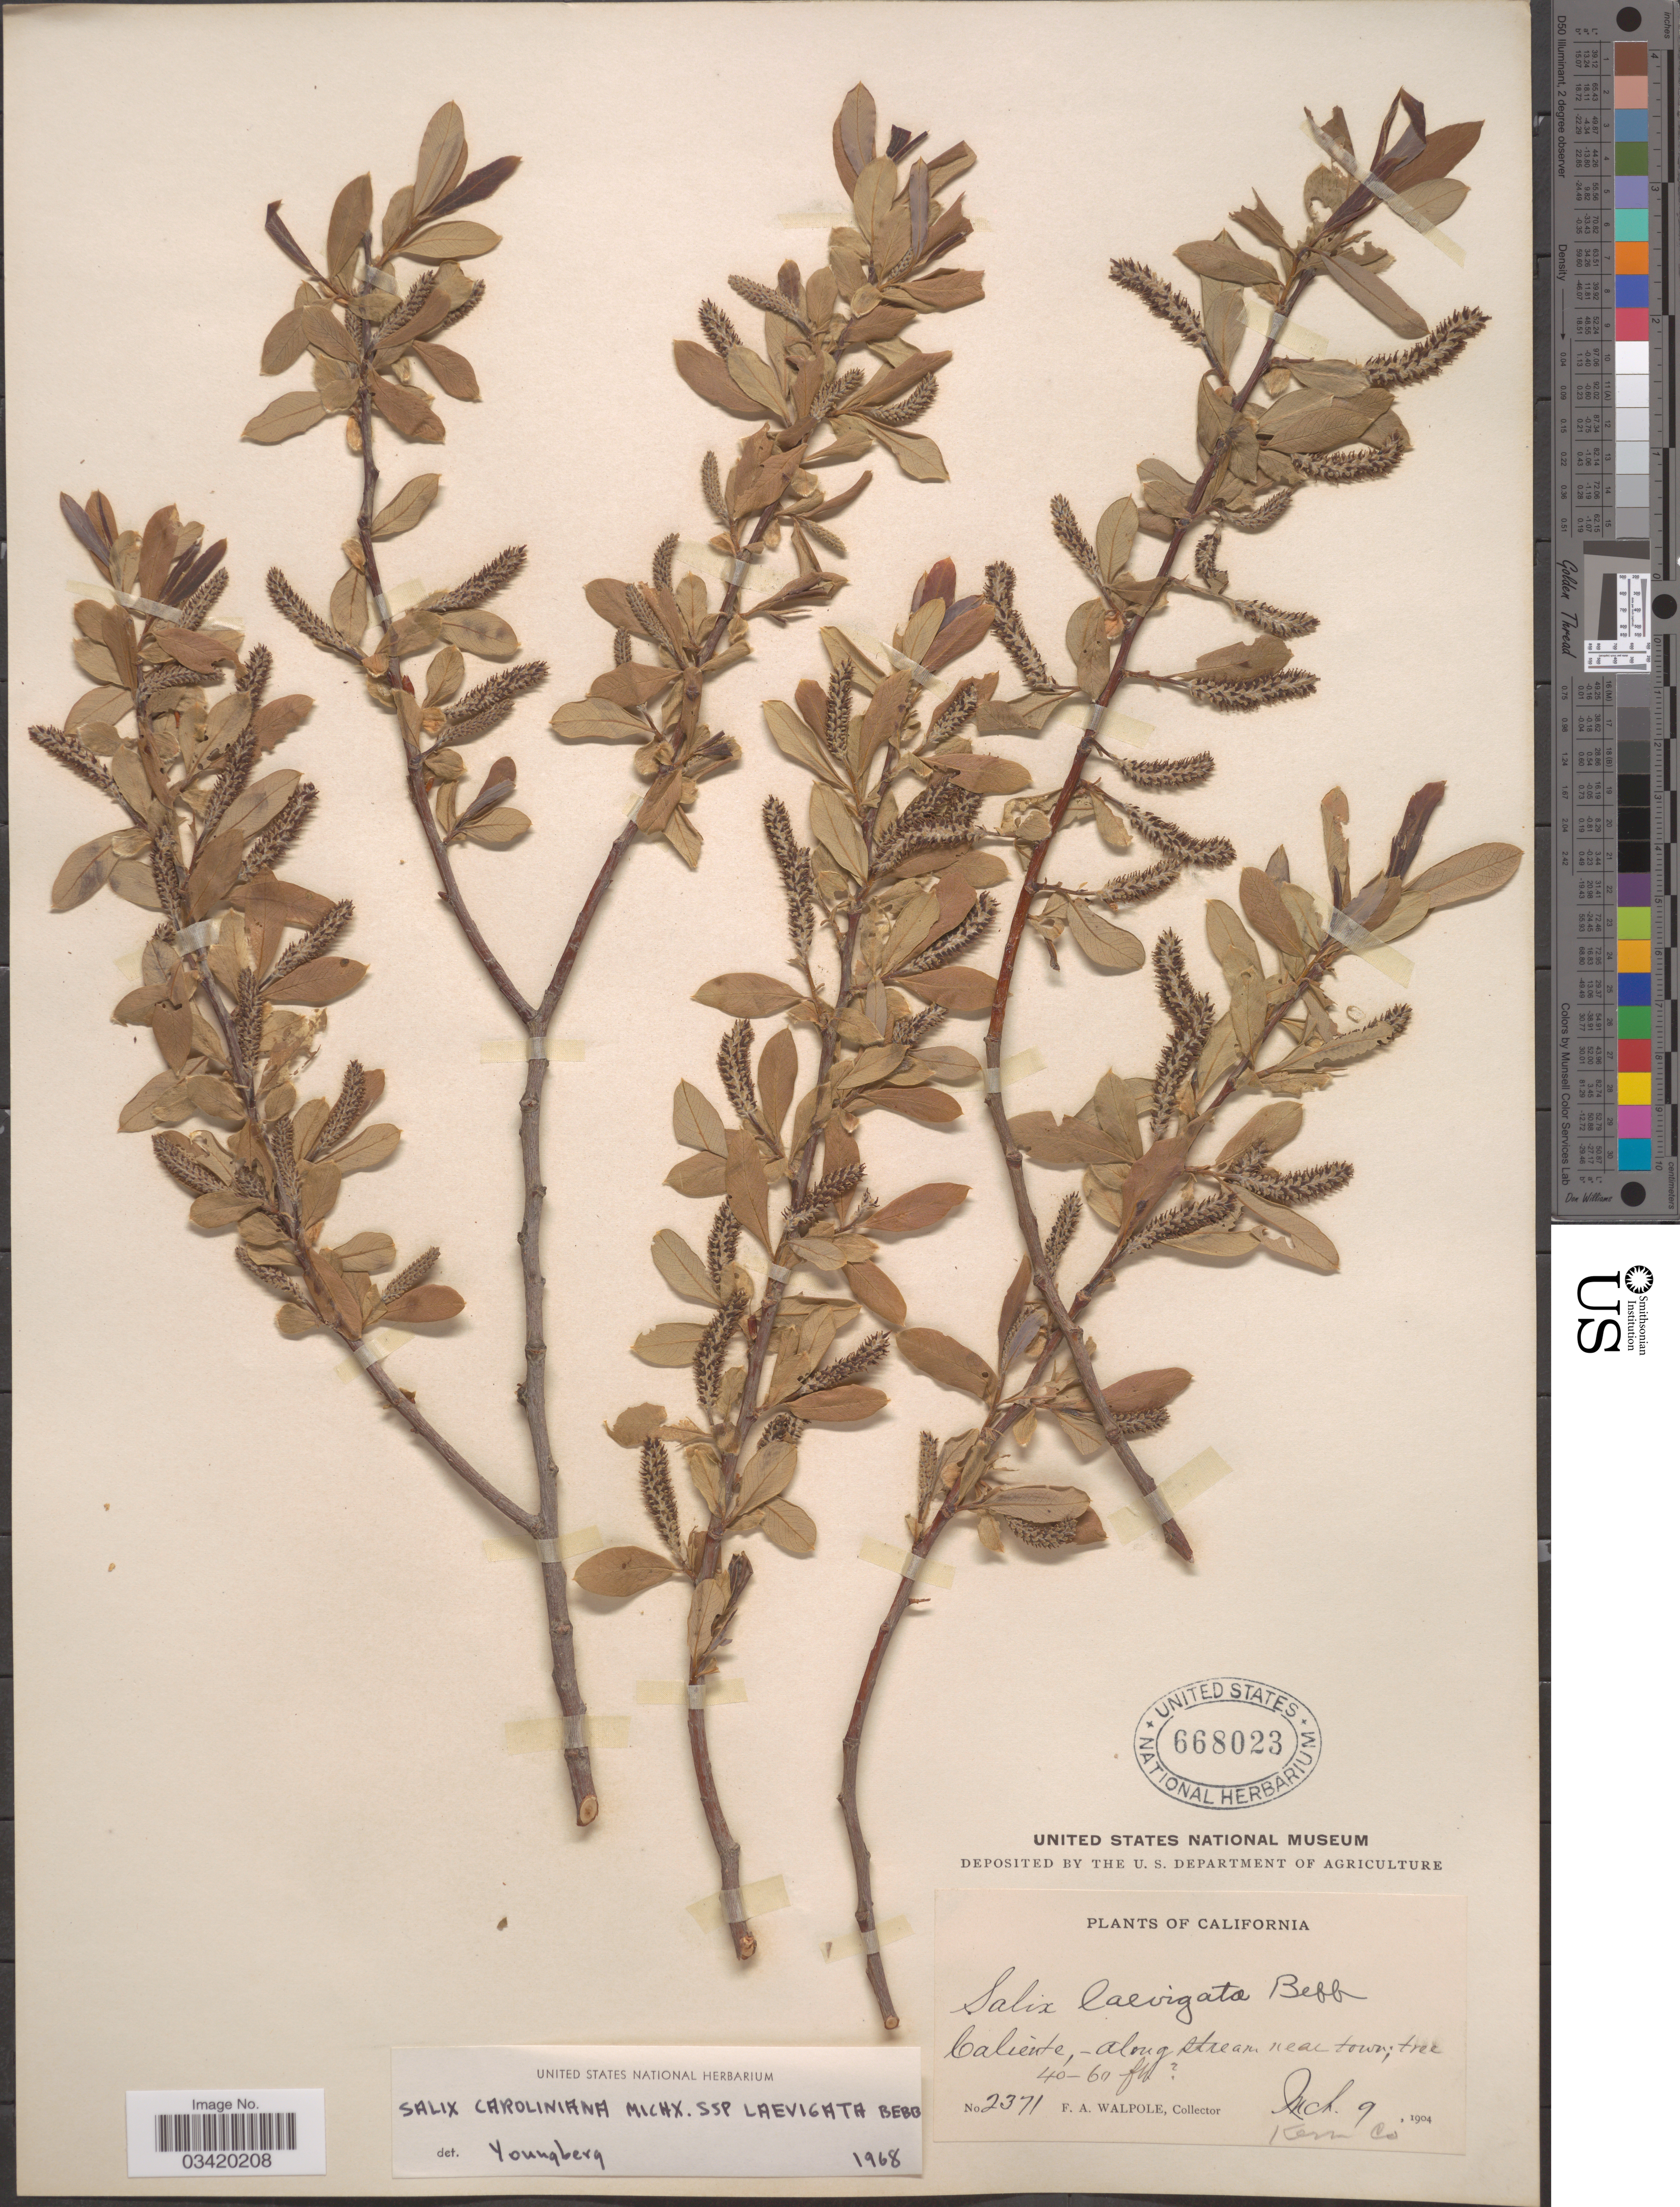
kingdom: Plantae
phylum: Tracheophyta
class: Magnoliopsida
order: Malpighiales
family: Salicaceae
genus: Salix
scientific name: Salix caroliniana subsp. laevigata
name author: Bebb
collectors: F. Walpole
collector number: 2371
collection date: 1904-03-09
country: United States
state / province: California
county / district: Kern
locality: Caliente, along stream near town. Kern Co.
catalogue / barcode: US 668023